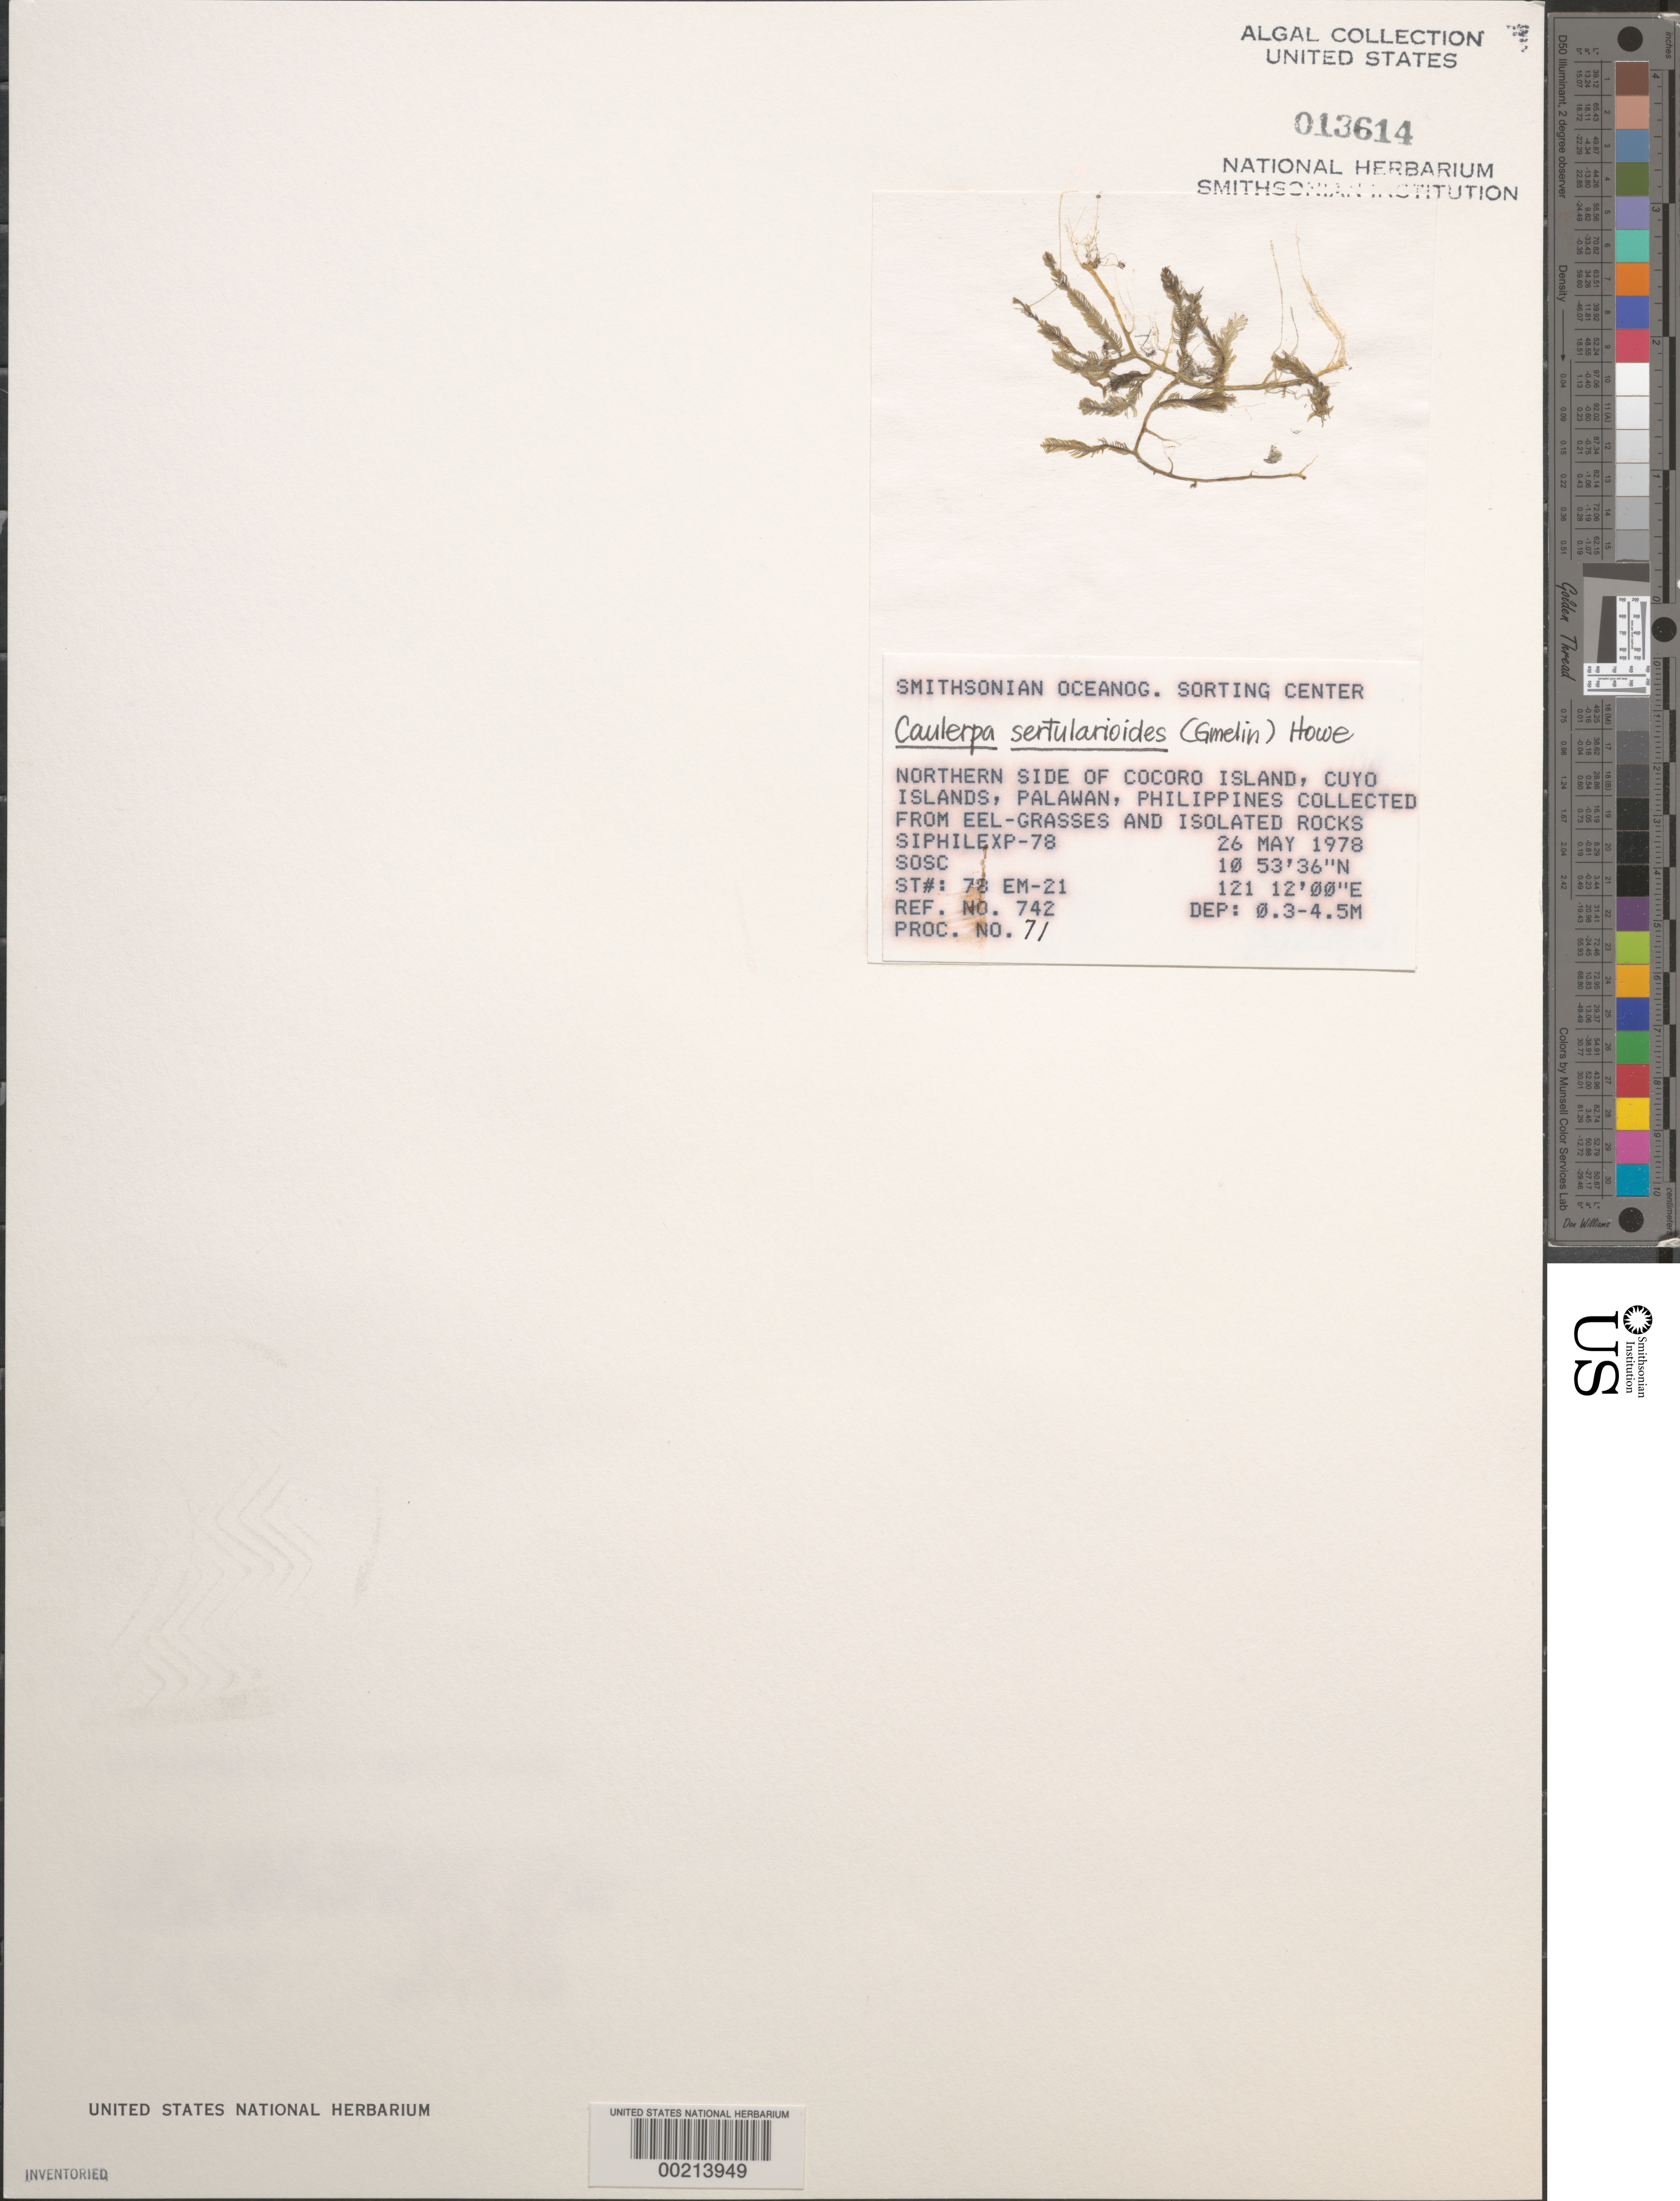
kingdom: Plantae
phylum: Chlorophyta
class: Ulvophyceae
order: Bryopsidales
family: Caulerpaceae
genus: Caulerpa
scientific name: Caulerpa sertularioides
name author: (S.G. Gmel.) M. Howe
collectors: SOSC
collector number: Station 78 Em-21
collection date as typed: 26 May 1978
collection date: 1978-05-26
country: Philippines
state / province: Mimaropa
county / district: Palawan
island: Cocoro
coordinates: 10 53' 36" N, 121 12' 00" E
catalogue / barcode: US 13614